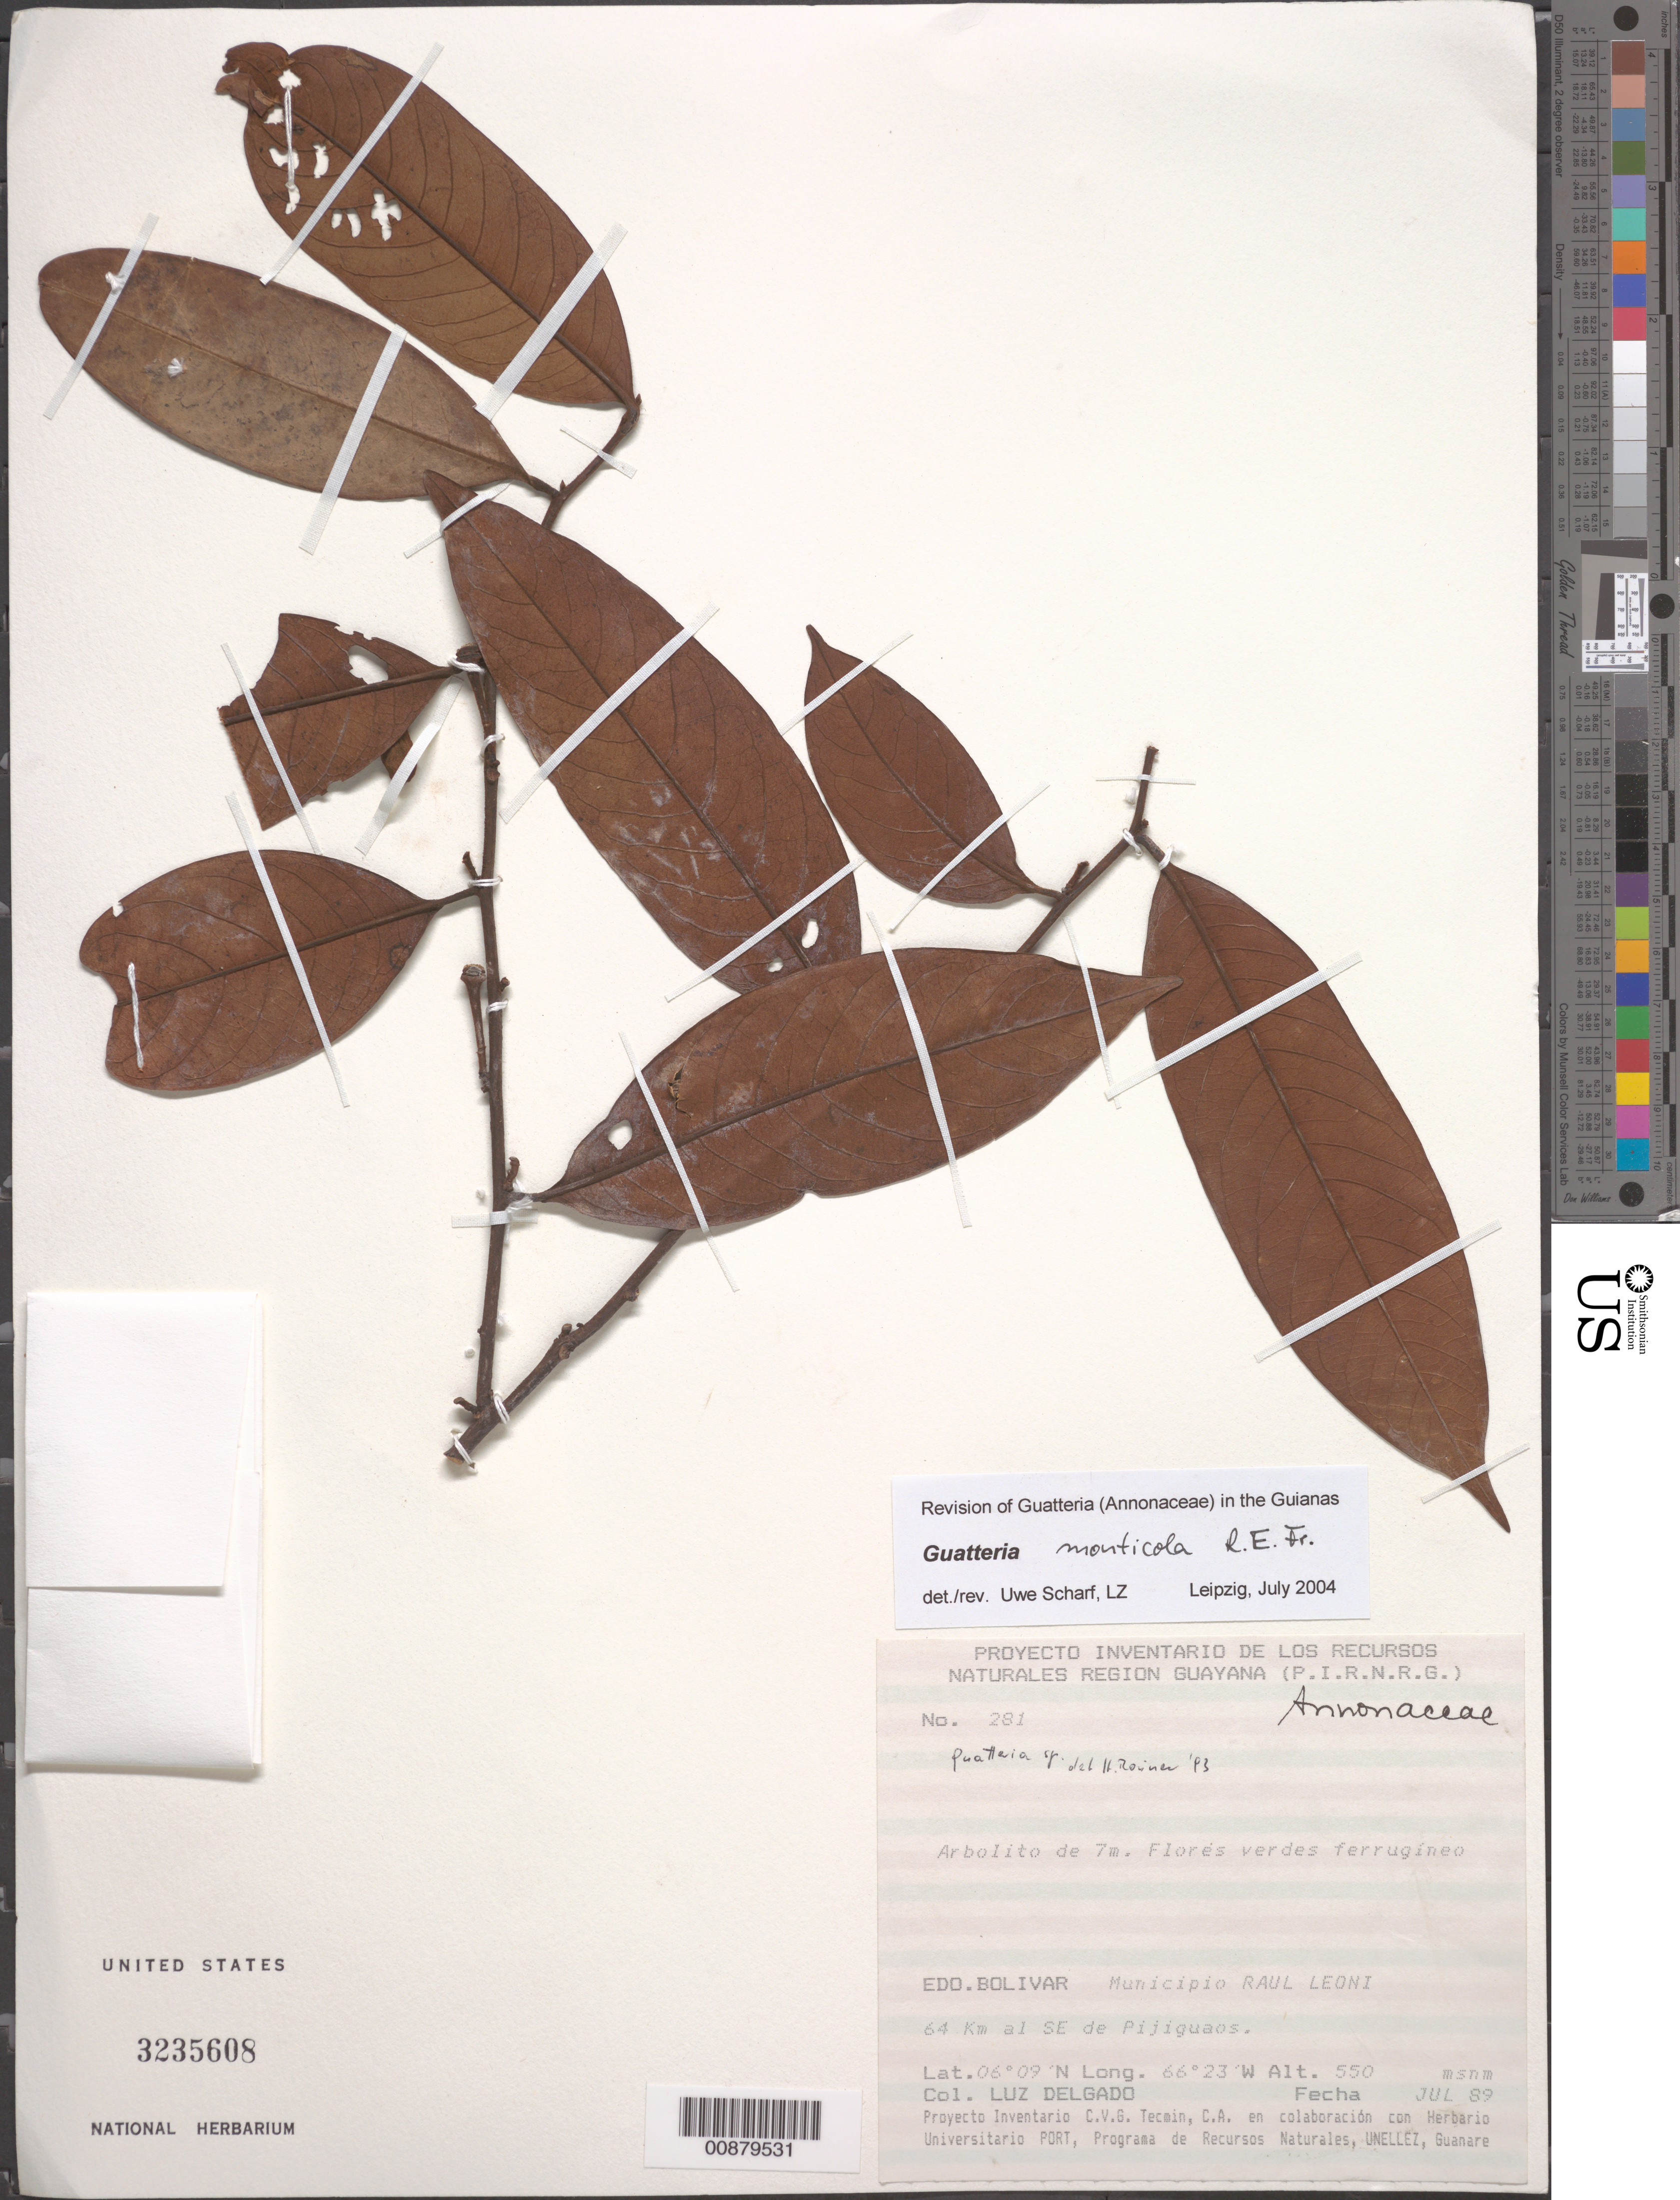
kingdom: Plantae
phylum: Tracheophyta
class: Magnoliopsida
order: Magnoliales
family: Annonaceae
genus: Guatteria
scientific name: Guatteria monticola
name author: R.E. Fr.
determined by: Scharf, U.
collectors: L. Delgado V.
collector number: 281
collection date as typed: Jul-89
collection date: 1989-07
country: Venezuela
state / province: Bolívar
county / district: Angostura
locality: Mun. Raúl Leoni [=Angostura], 64 km SE de Pijiguaos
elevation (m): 550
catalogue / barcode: US 3235608